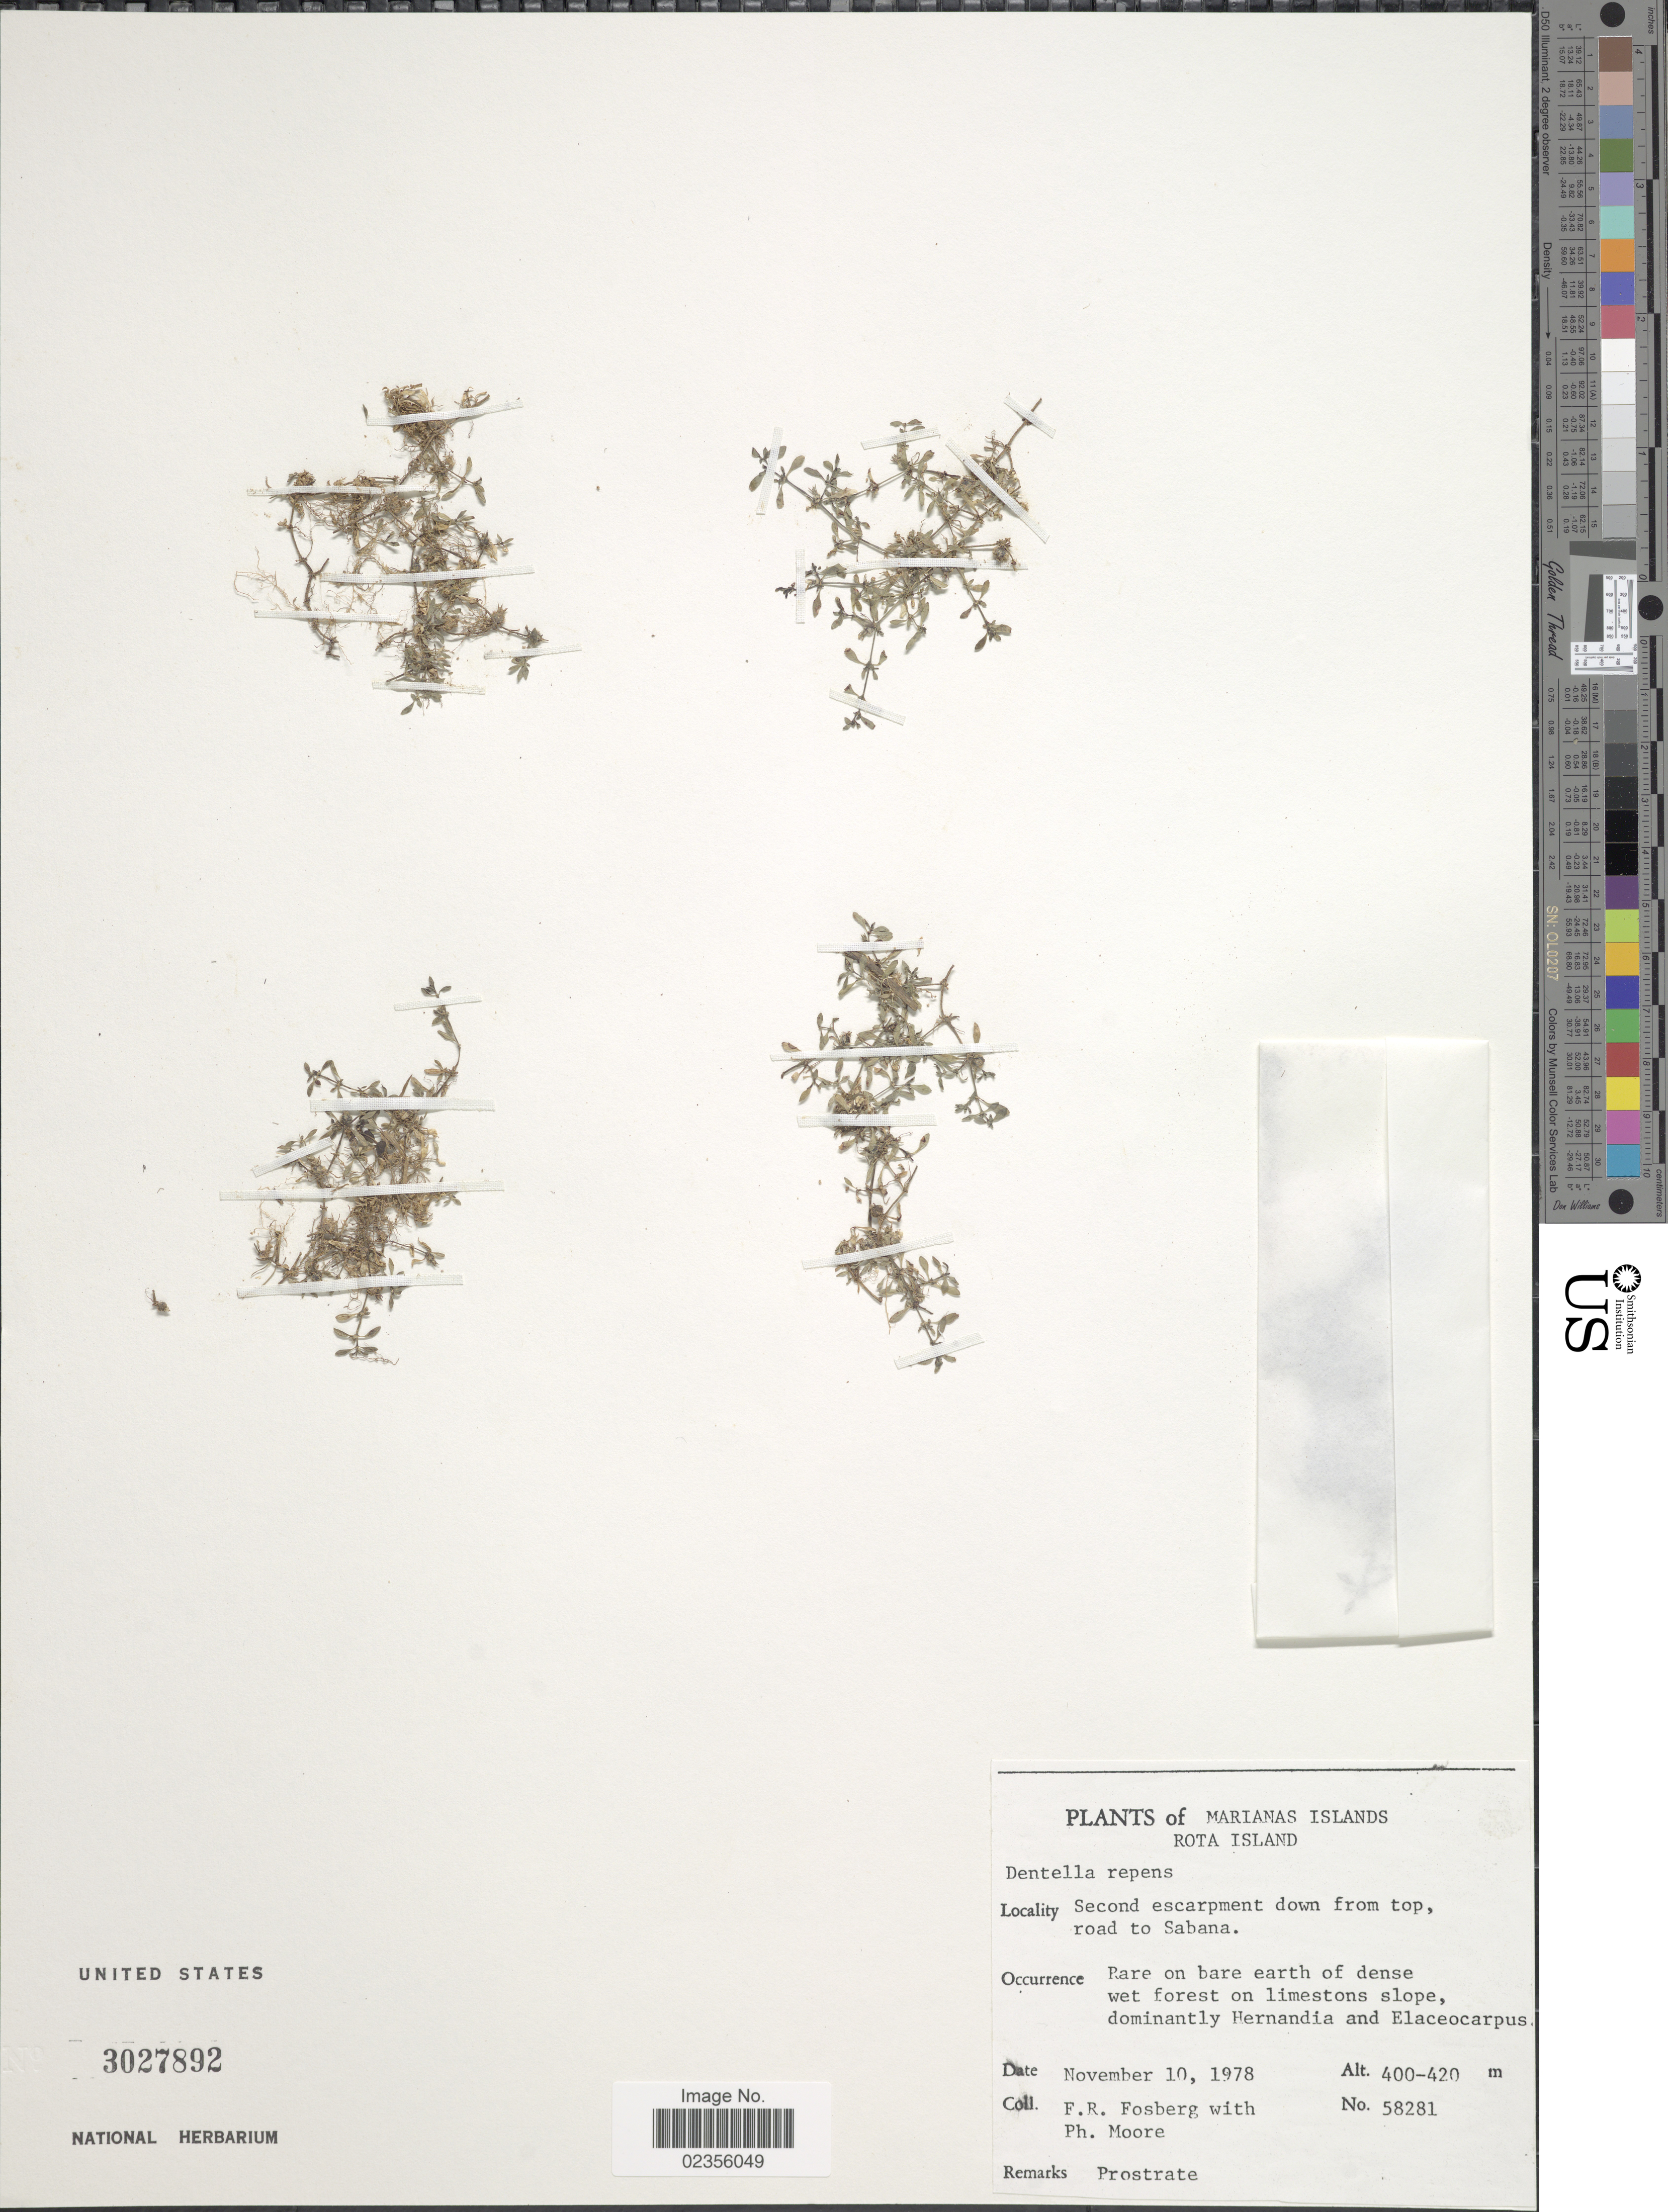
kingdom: Plantae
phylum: Tracheophyta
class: Magnoliopsida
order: Gentianales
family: Rubiaceae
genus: Dentella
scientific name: Dentella repens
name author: J.R. Forst. & G. Forst.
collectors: F. R. Fosberg & P. Moore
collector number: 58281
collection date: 1978-11-10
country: Northern Mariana Islands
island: Rota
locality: Rota Island. Second escarpment down from top, road to Sabana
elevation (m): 400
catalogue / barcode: US 3027892